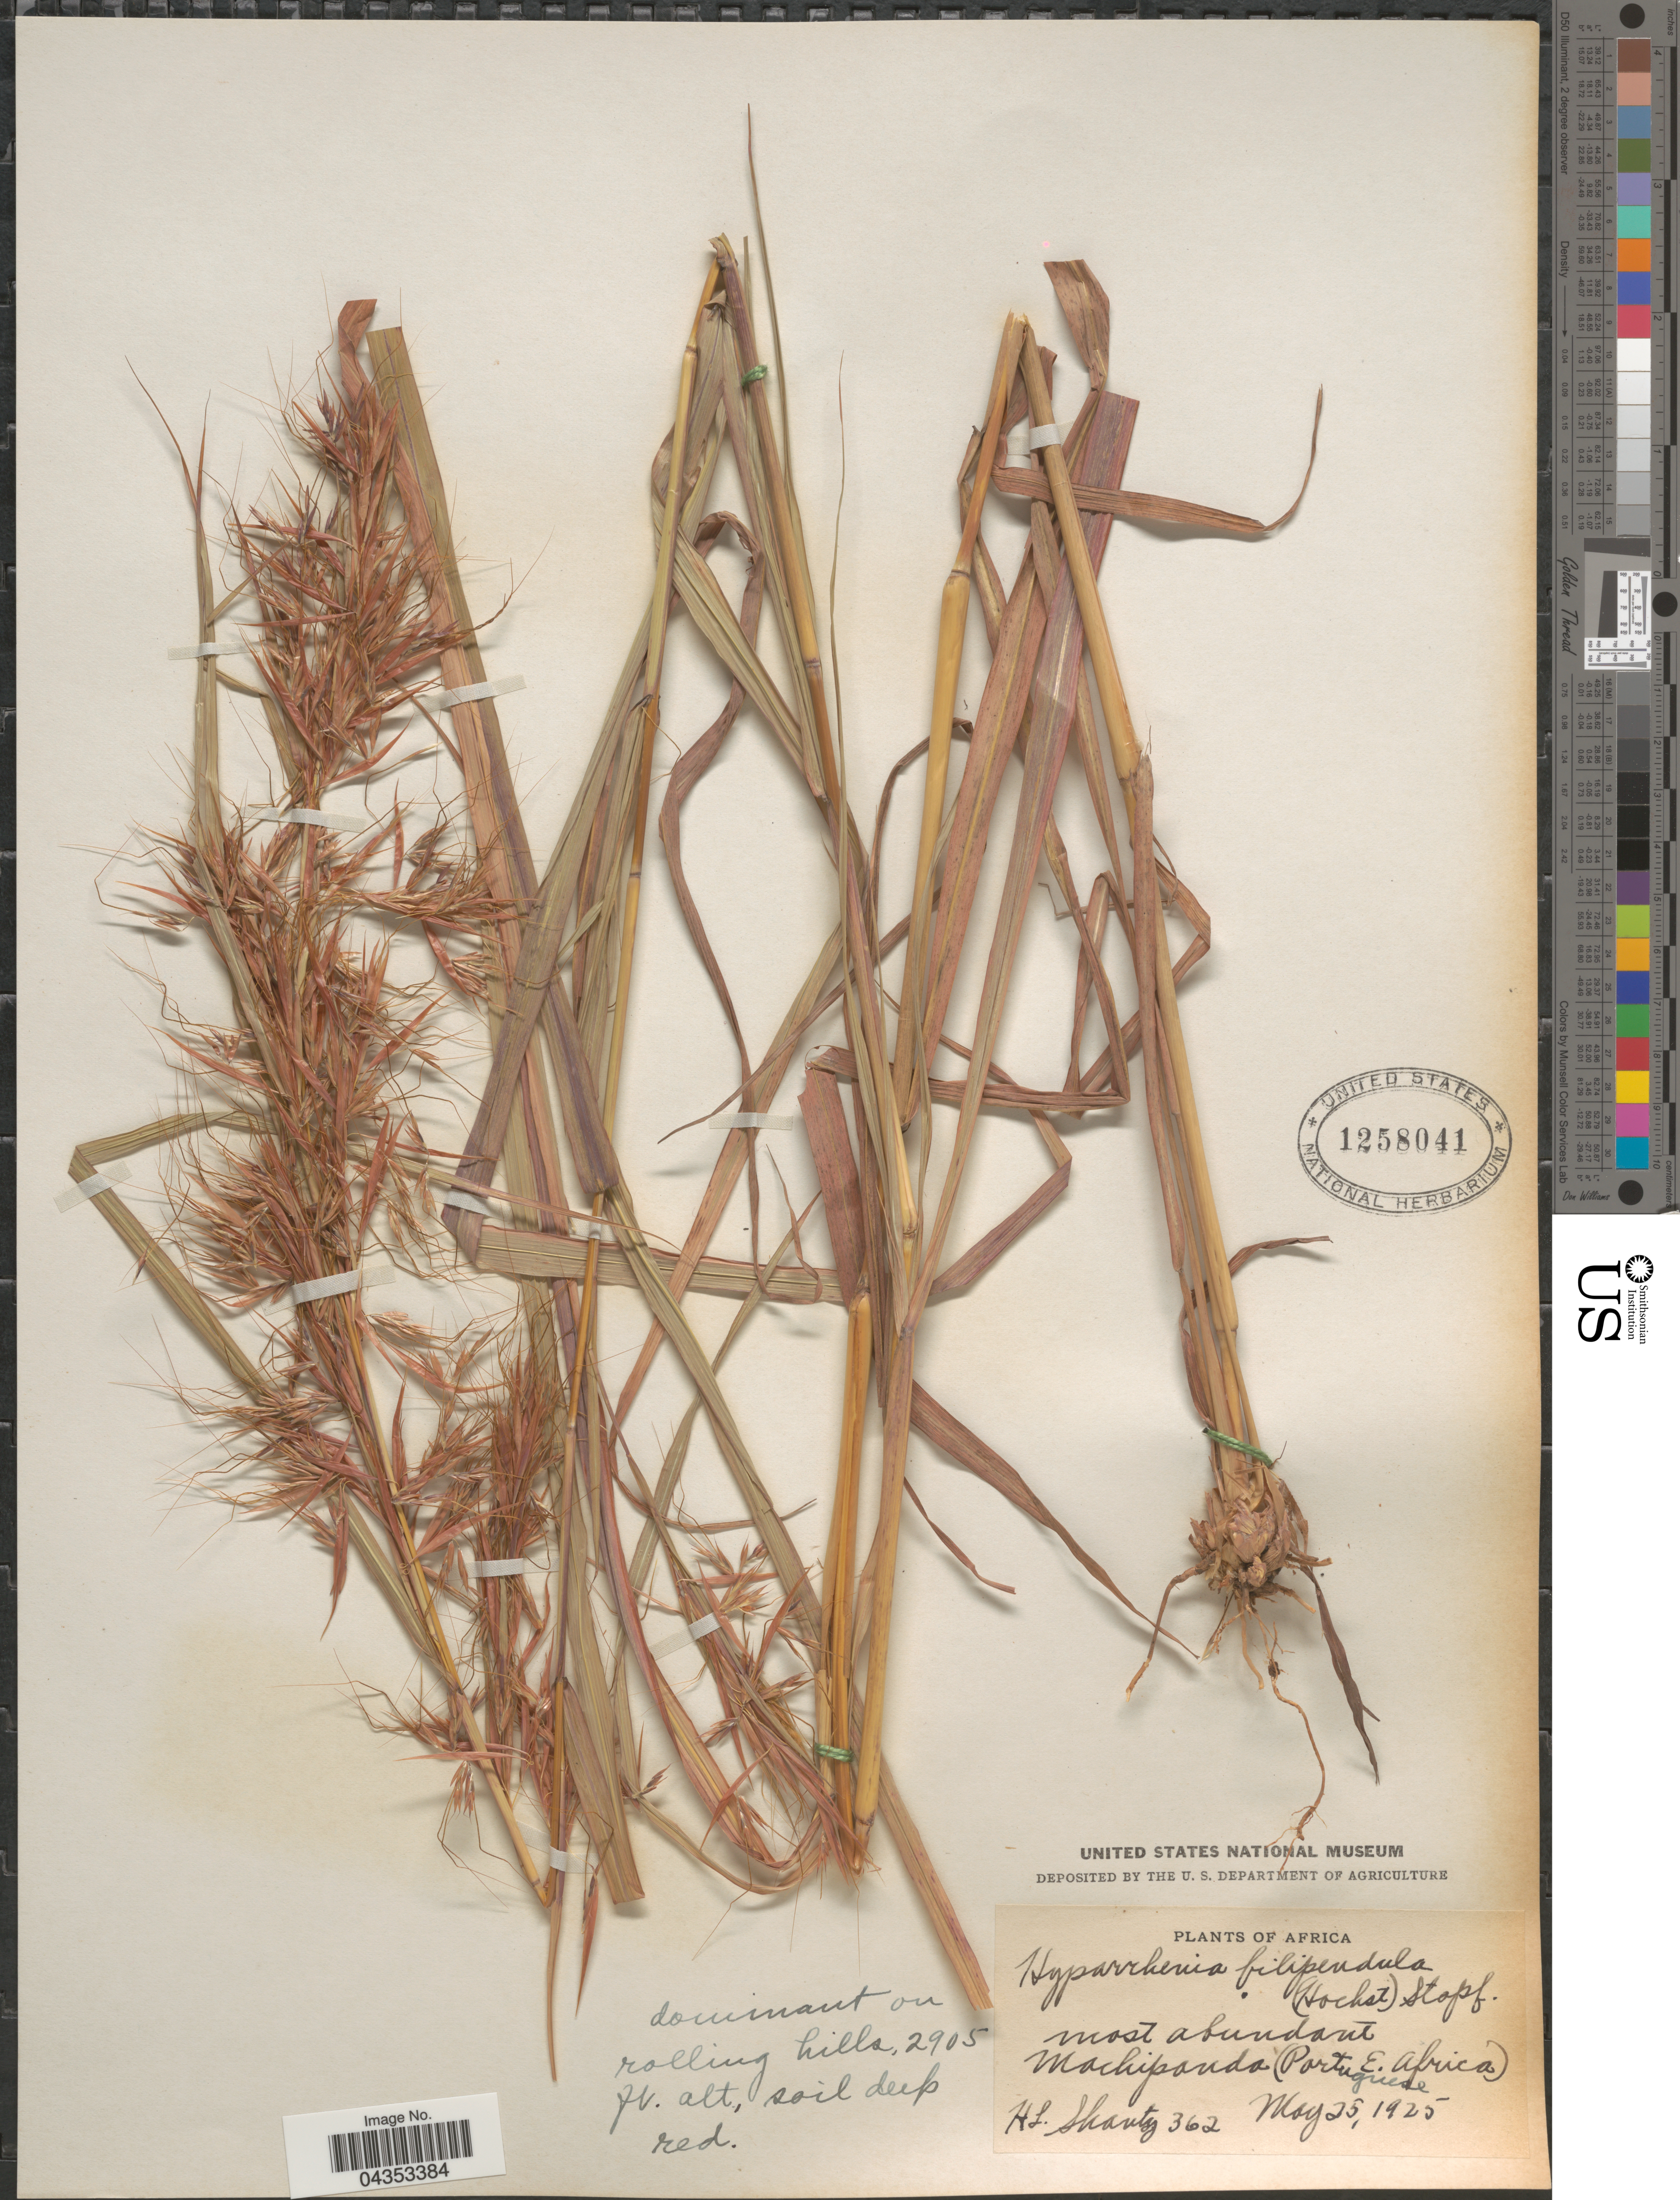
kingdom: Plantae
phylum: Tracheophyta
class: Liliopsida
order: Poales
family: Poaceae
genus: Hyparrhenia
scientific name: Hyparrhenia filipendula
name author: (Hochr.) Stapf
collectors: H. Shantz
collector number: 362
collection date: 1925-05-25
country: Mozambique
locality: Africa. Most abundant Machipanda (Portuguese E. Africa). Dominant on rolling hills.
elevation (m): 885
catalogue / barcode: US 1258041